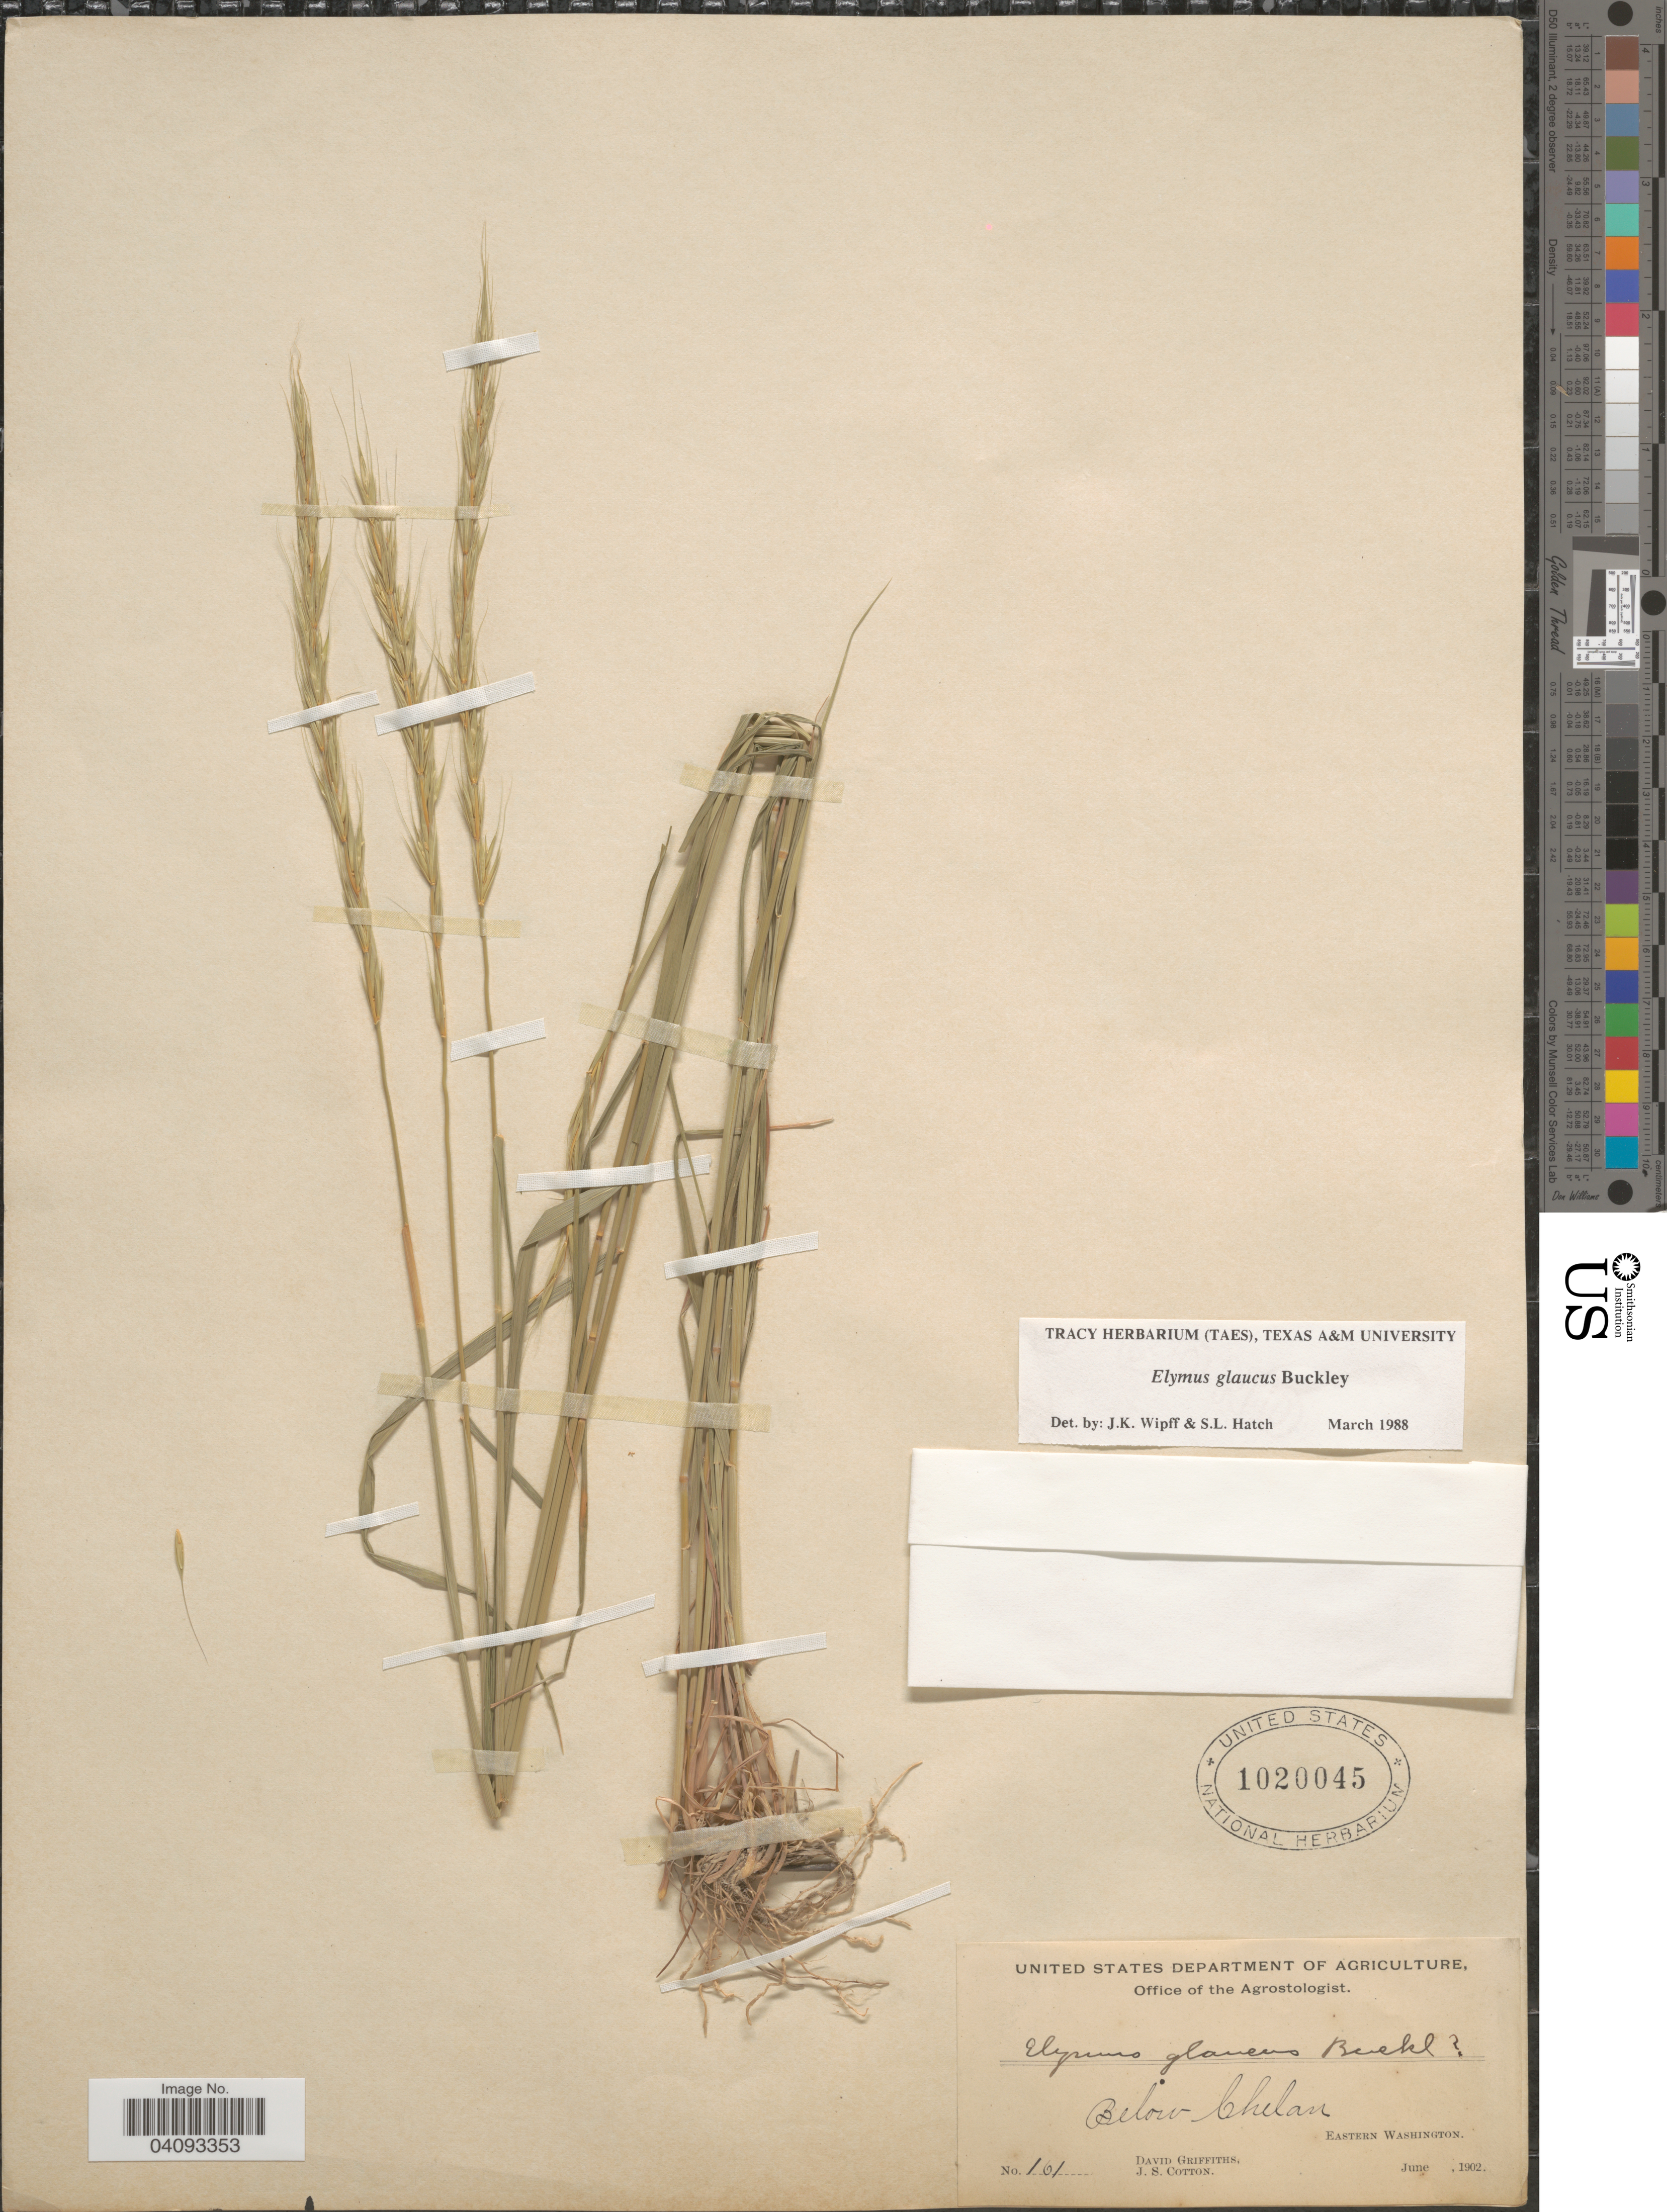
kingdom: Plantae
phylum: Tracheophyta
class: Liliopsida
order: Poales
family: Poaceae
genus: Elymus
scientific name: Elymus glaucus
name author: Buckley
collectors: D. Griffiths & J. S. Cotton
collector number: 161*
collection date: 1902-06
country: United States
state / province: Washington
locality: Below Chelan. Eastern Washington.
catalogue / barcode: US 1020045